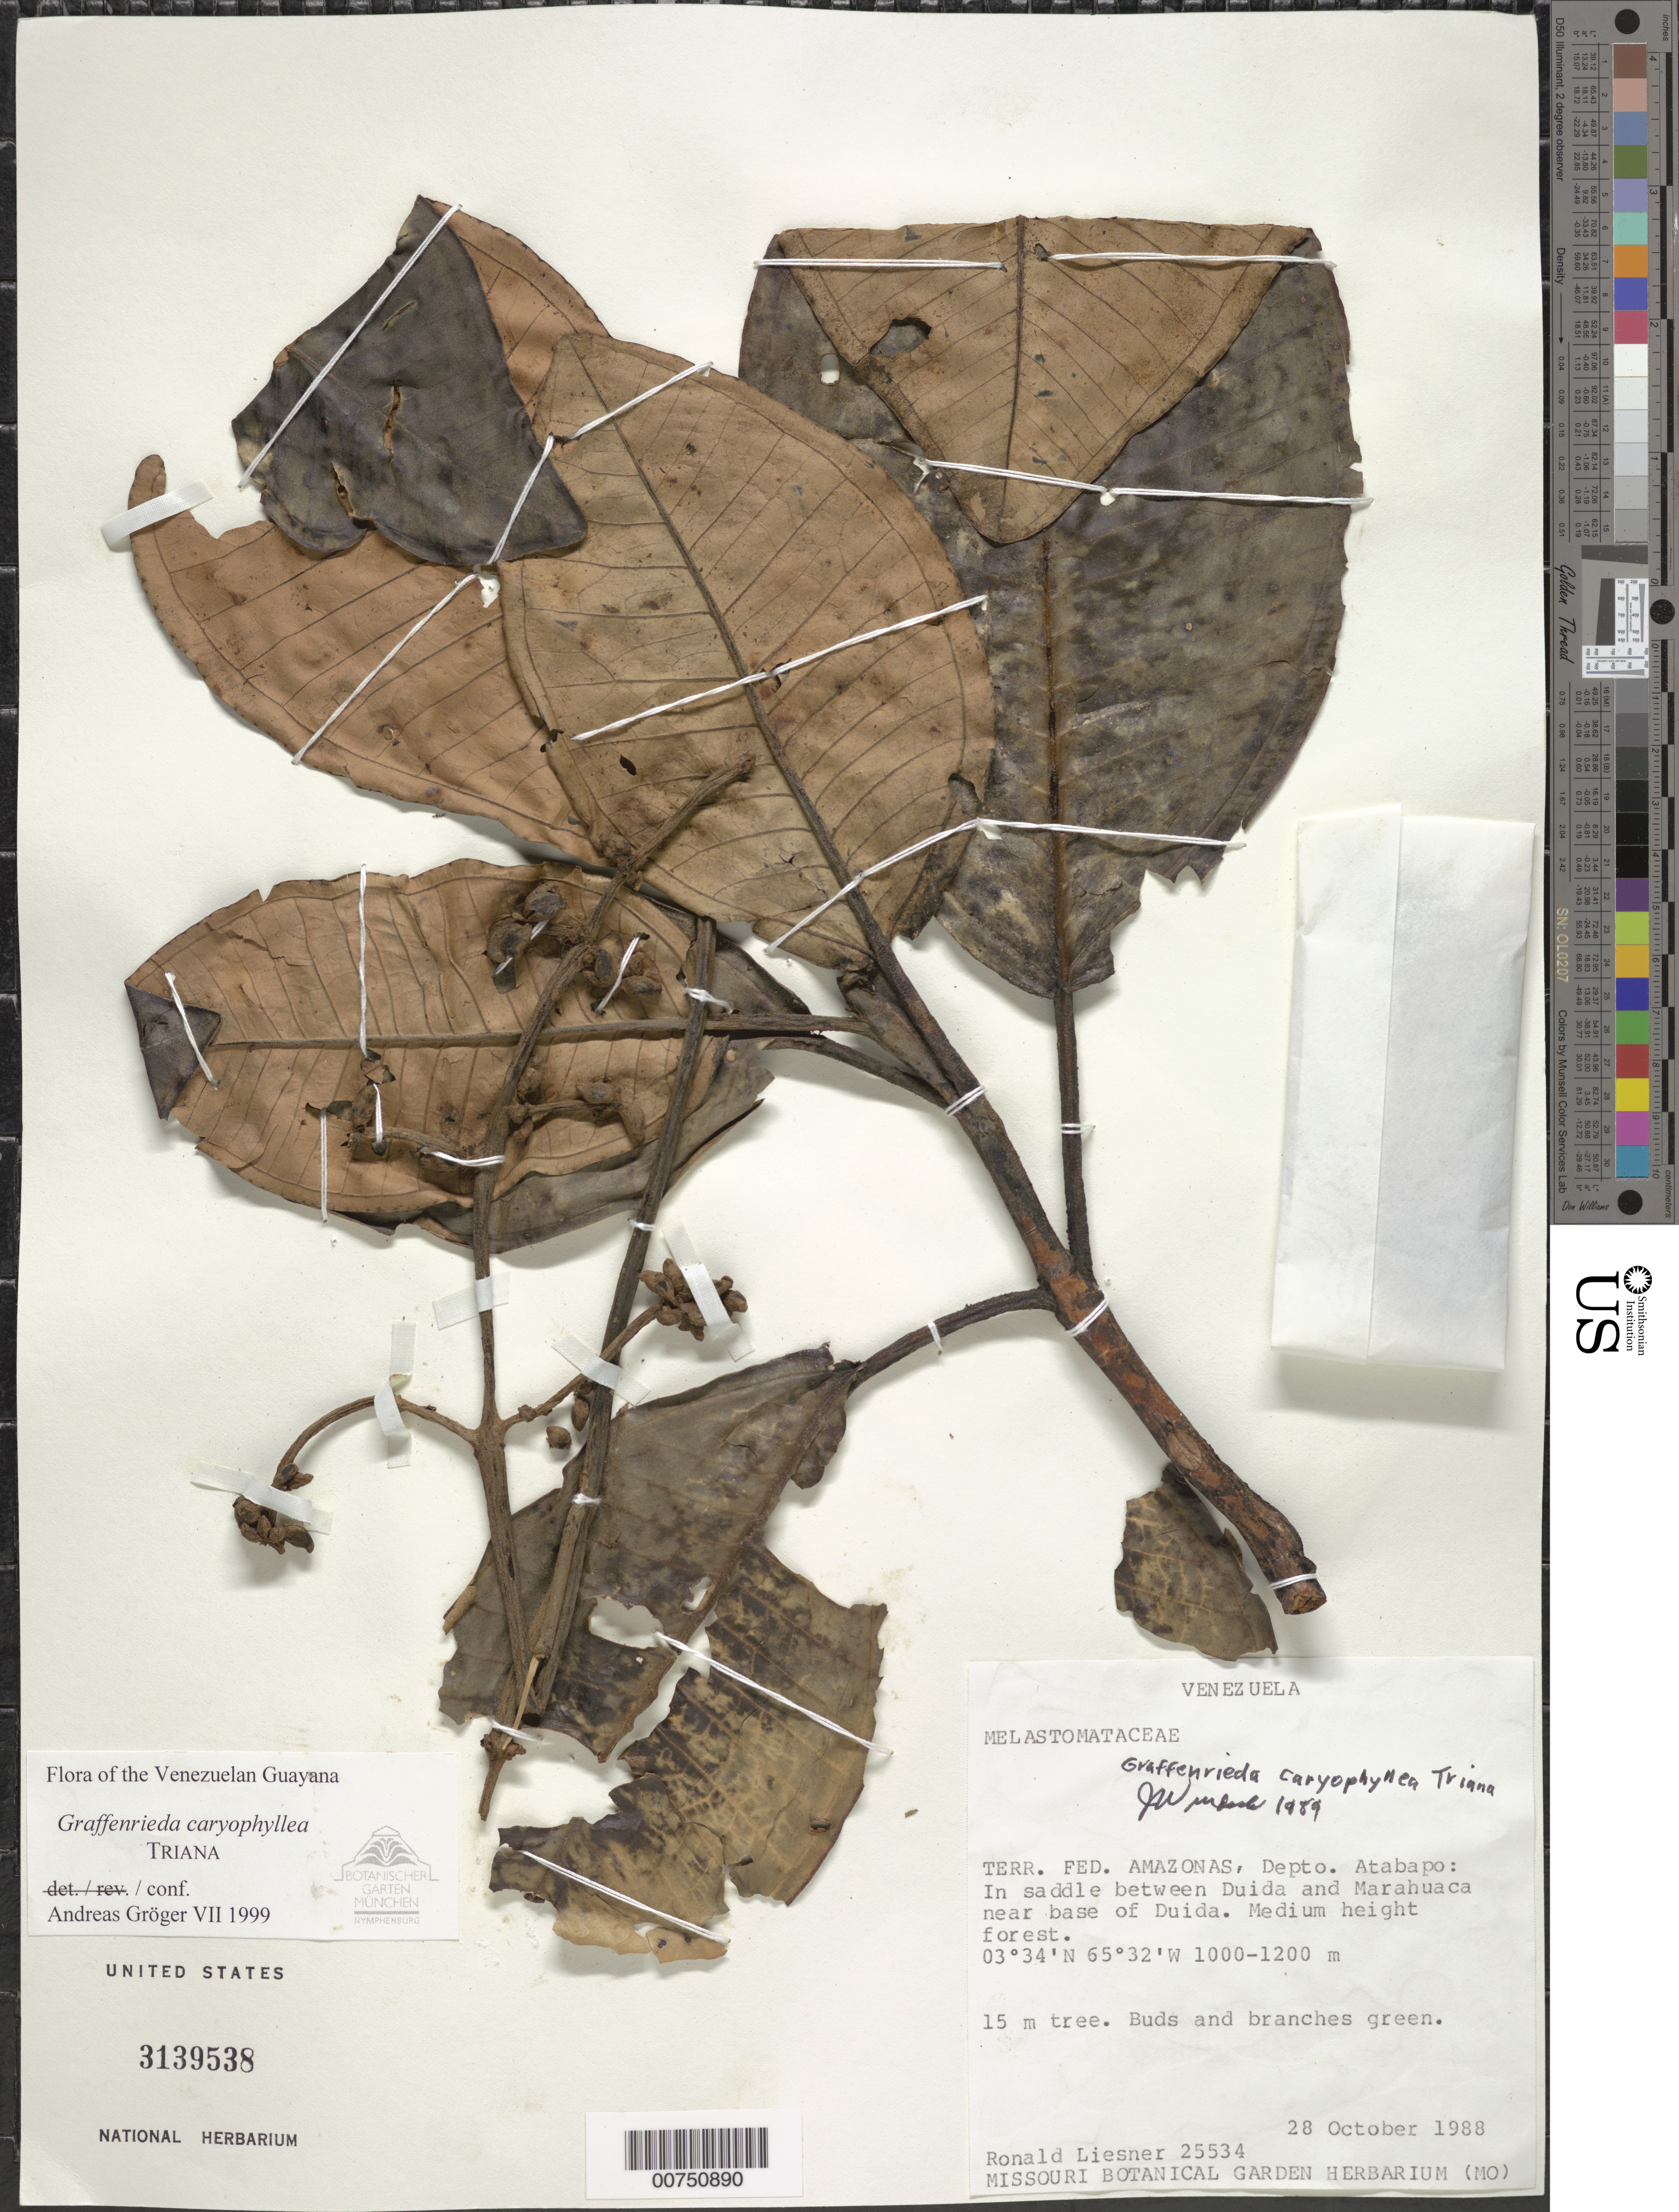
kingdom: Plantae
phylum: Tracheophyta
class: Magnoliopsida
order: Myrtales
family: Melastomataceae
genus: Graffenrieda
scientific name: Graffenrieda caryophyllea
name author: Triana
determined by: Gröger, A.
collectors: R. L. Liesner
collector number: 25534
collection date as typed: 28-Oct-88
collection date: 1988-10-28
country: Venezuela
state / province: Amazonas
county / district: Atabapo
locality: Duida, near base; saddle between Duida and Marahuaca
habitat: Medium height forest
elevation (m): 1000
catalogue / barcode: US 3139538